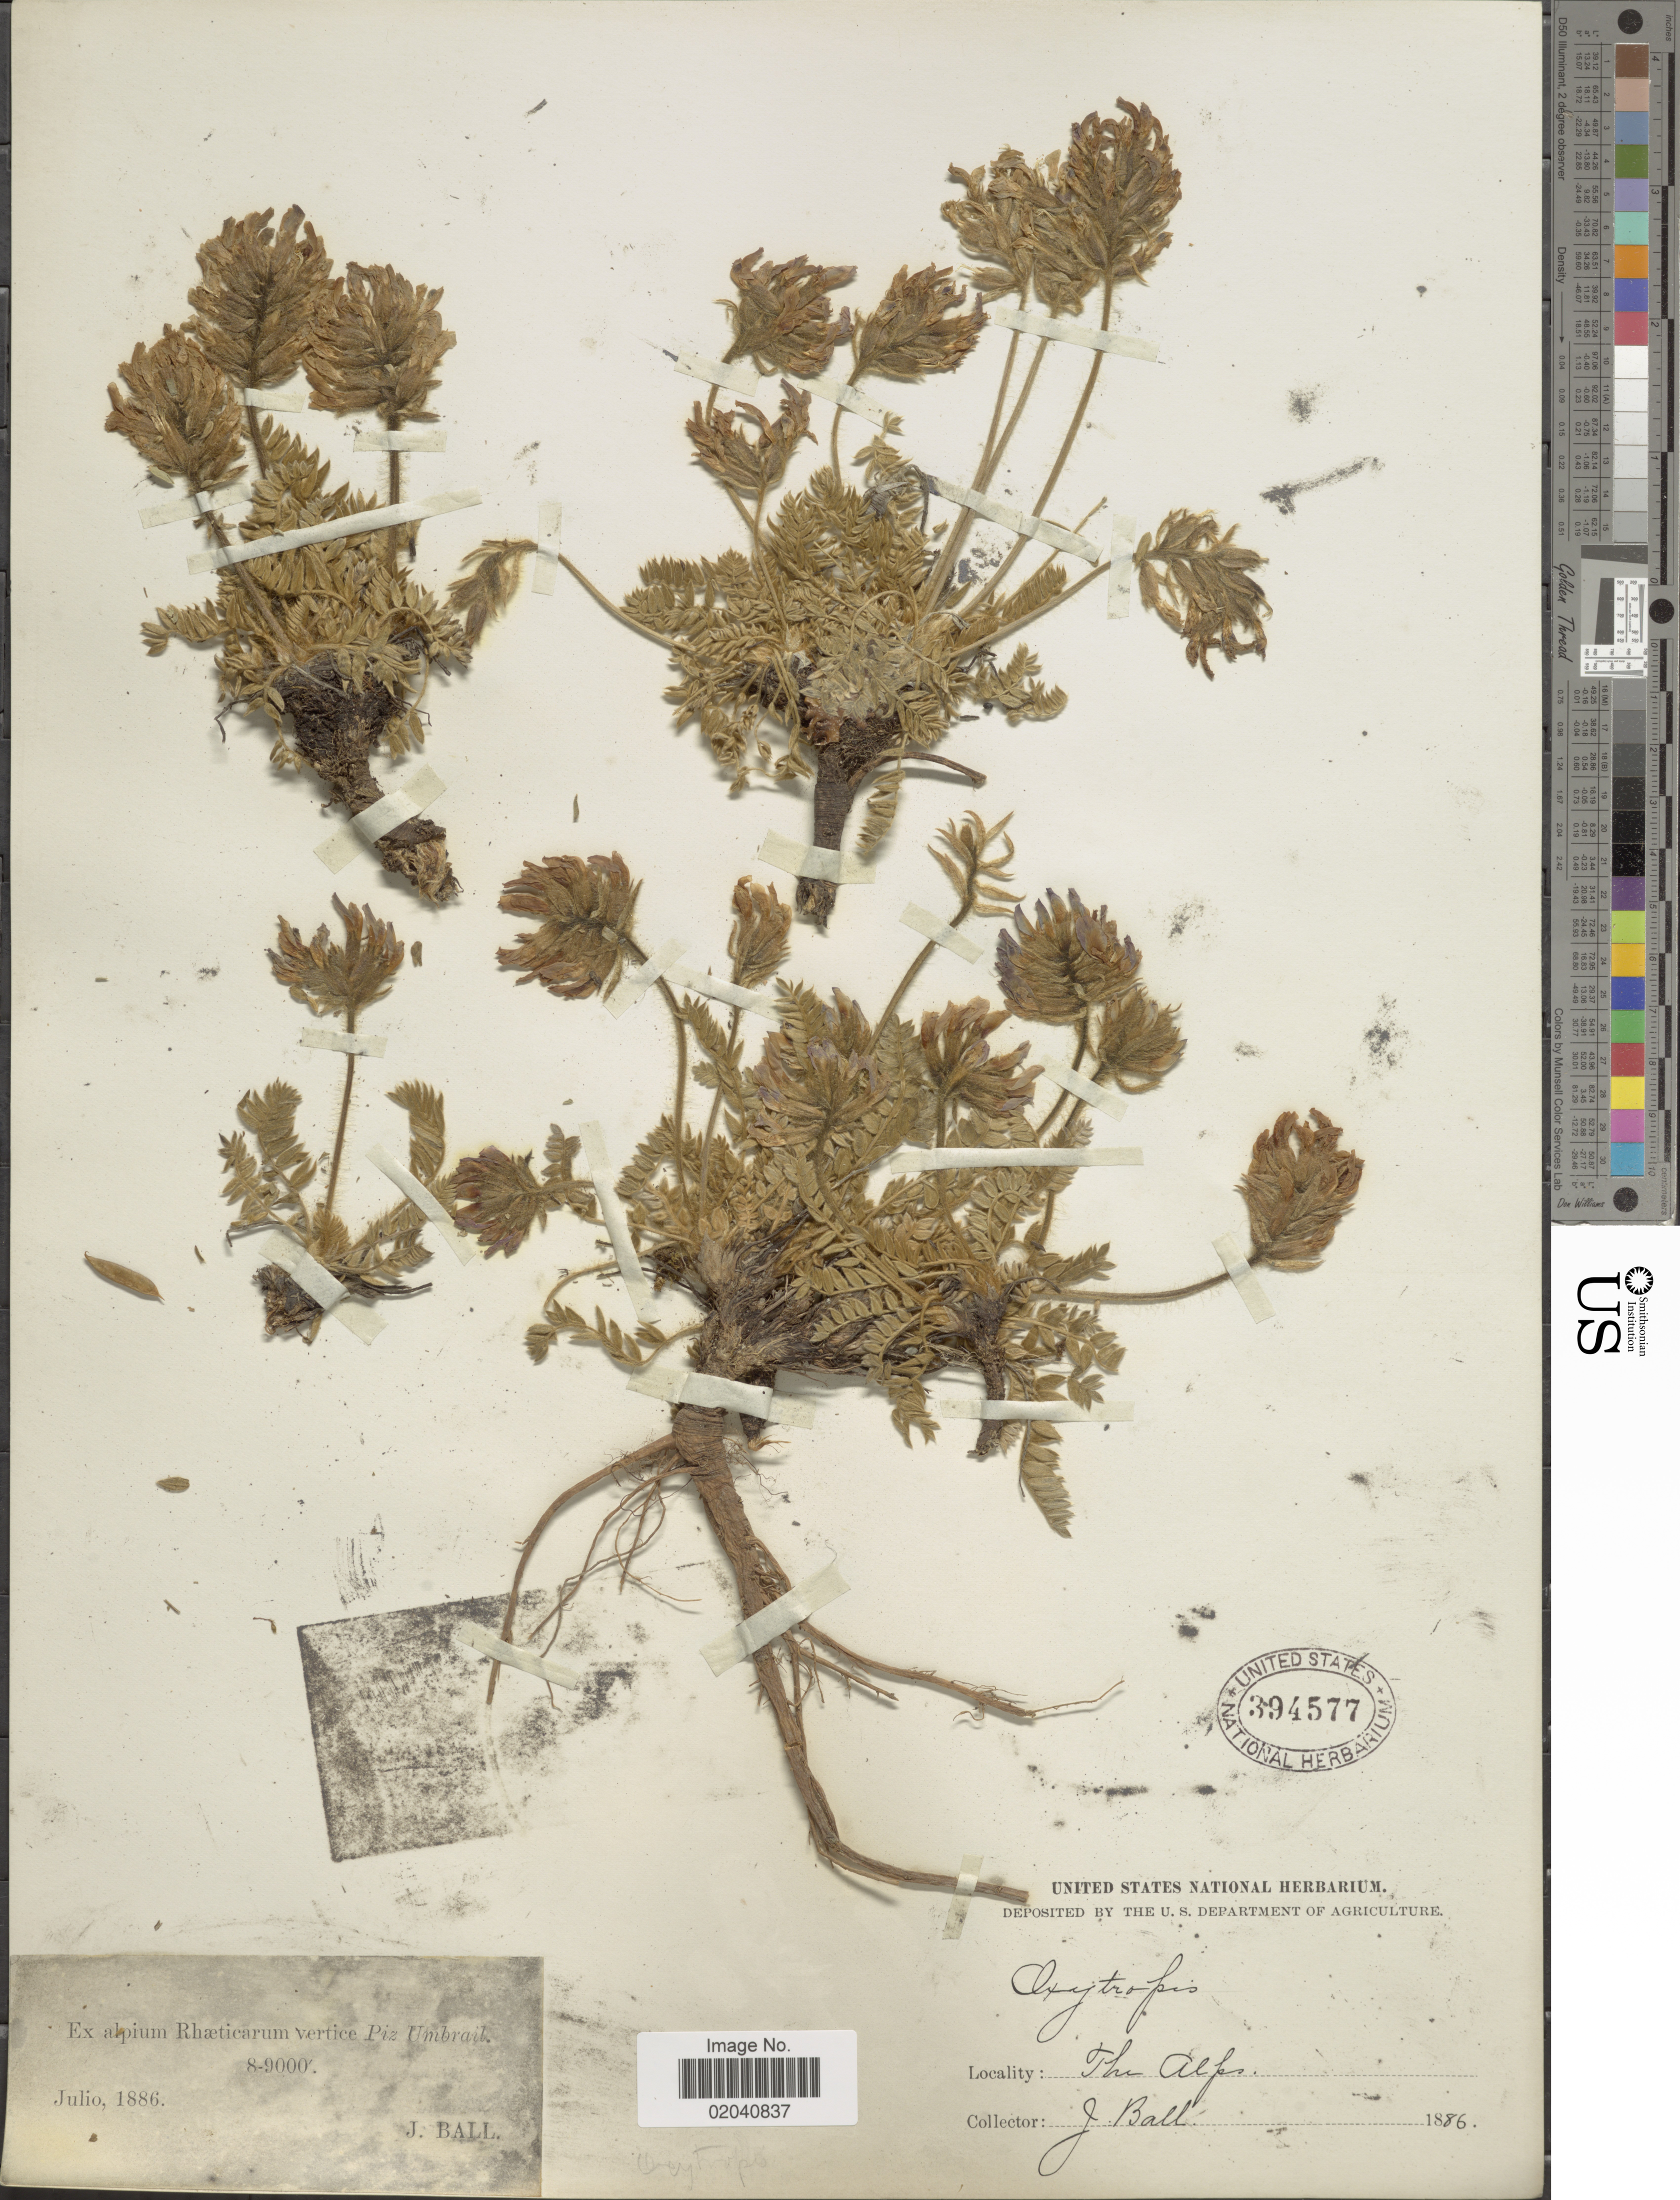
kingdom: Plantae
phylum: Tracheophyta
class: Magnoliopsida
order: Fabales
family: Fabaceae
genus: Oxytropis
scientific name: Oxytropis sp.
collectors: J. Ball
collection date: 1886-07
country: Switzerland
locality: Alpium Rhæticarum vertice Piz Umbrail, The Alps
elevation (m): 2438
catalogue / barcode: US 394577